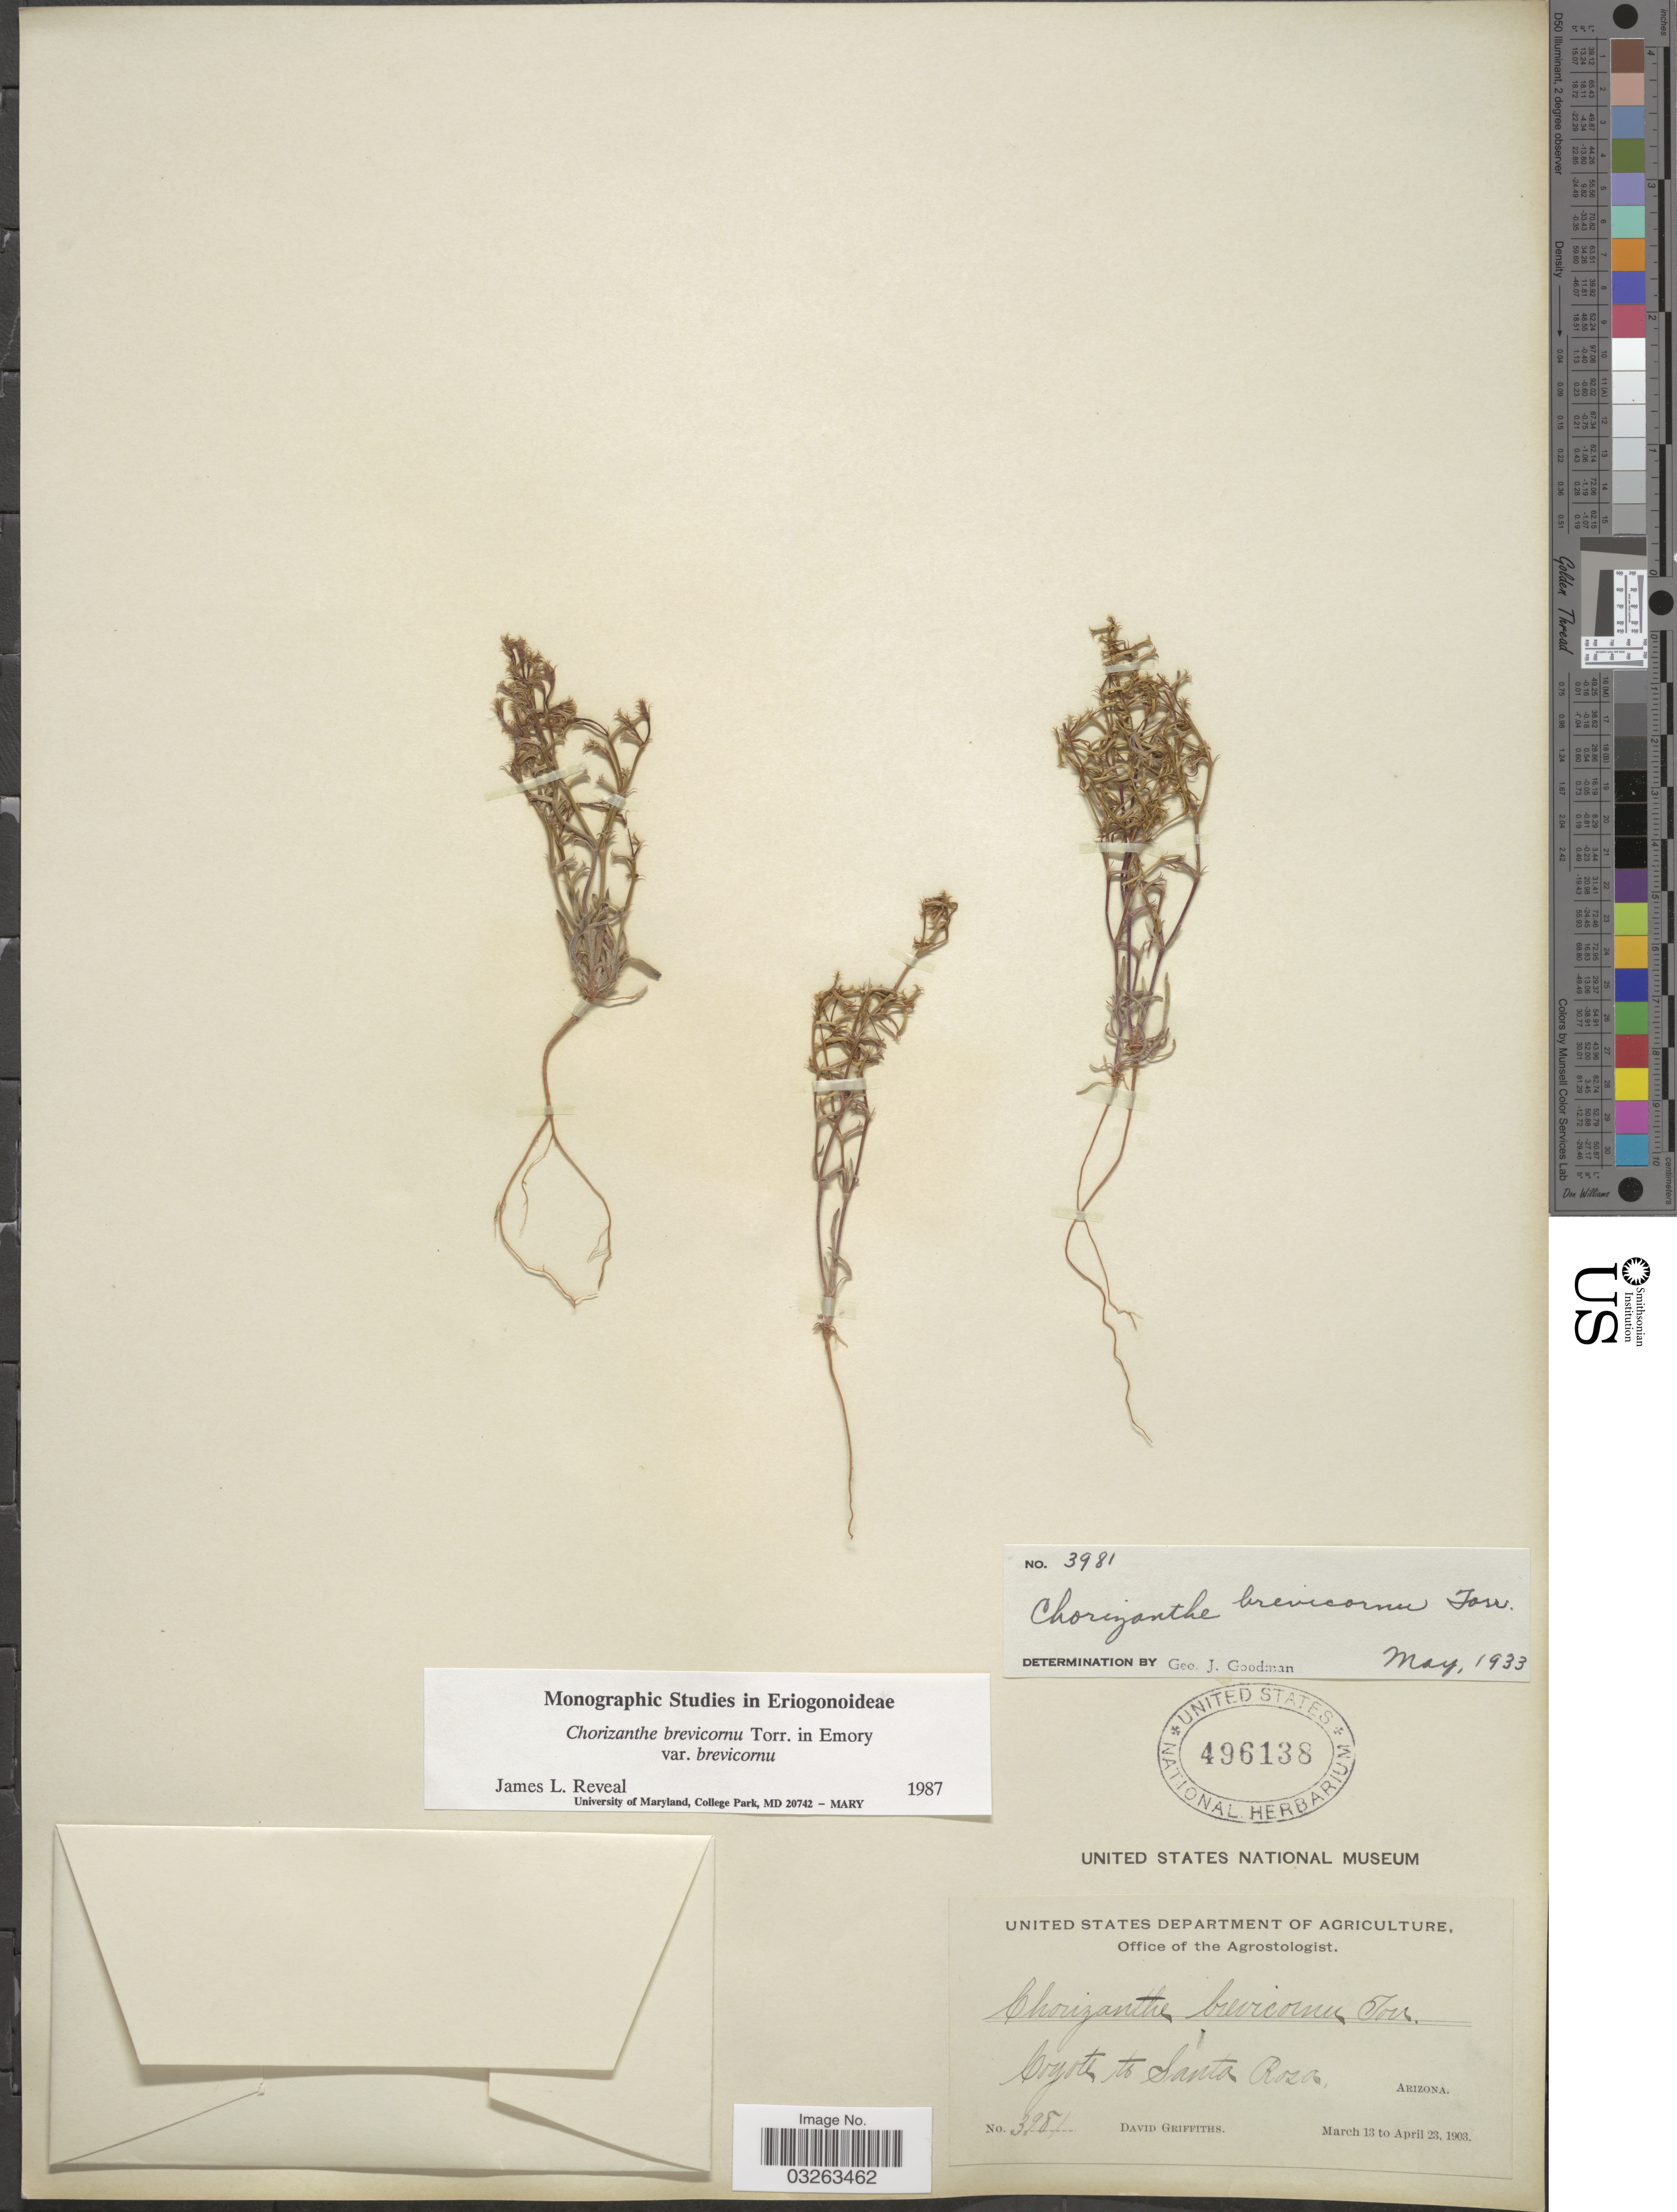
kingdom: Plantae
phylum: Tracheophyta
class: Magnoliopsida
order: Caryophyllales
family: Polygonaceae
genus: Chorizanthe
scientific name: Chorizanthe brevicornu var. brevicornu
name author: Torr.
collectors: D. Griffiths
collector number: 3981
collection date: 1903-03-13/1903-04-23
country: United States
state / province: Arizona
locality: Coyote to Santa Rosa.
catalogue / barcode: US 496138